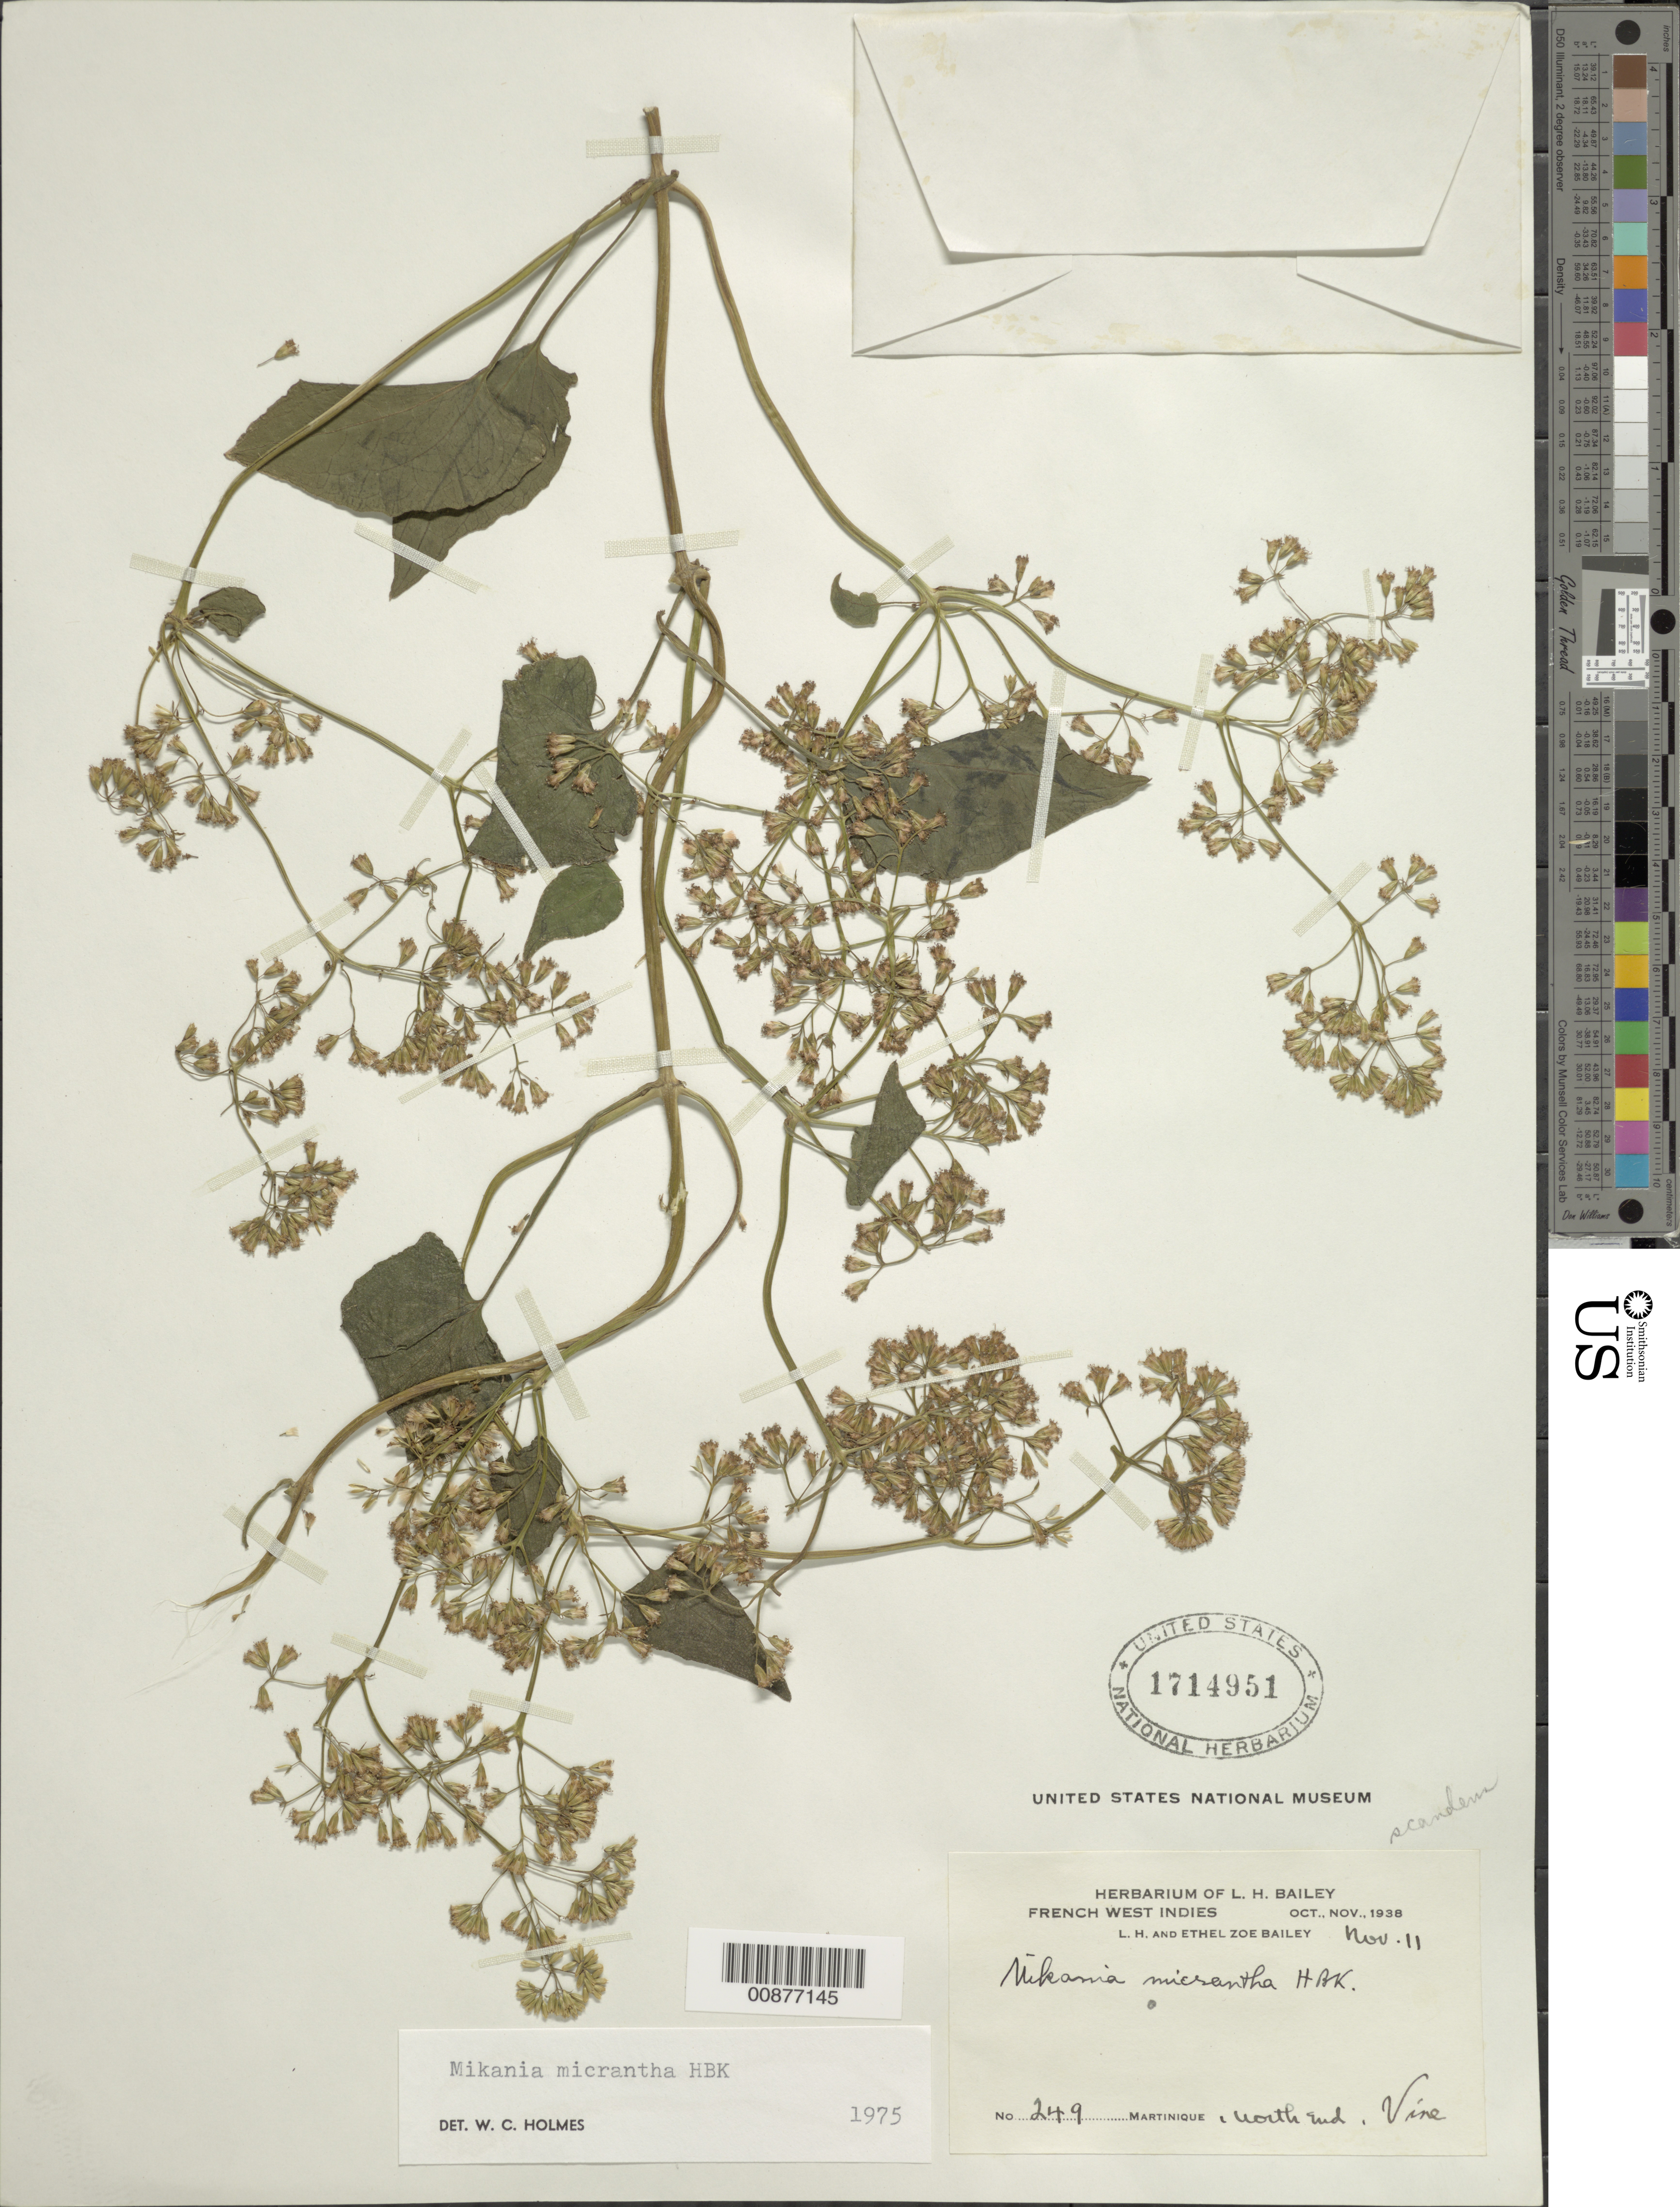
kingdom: Plantae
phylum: Tracheophyta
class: Magnoliopsida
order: Asterales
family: Asteraceae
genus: Mikania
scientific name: Mikania micrantha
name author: Kunth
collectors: L. H. Bailey & E. Z. Bailey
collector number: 249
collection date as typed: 11 Nov 1938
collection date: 1938-11-11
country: Martinique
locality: North end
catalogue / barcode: US 1714951